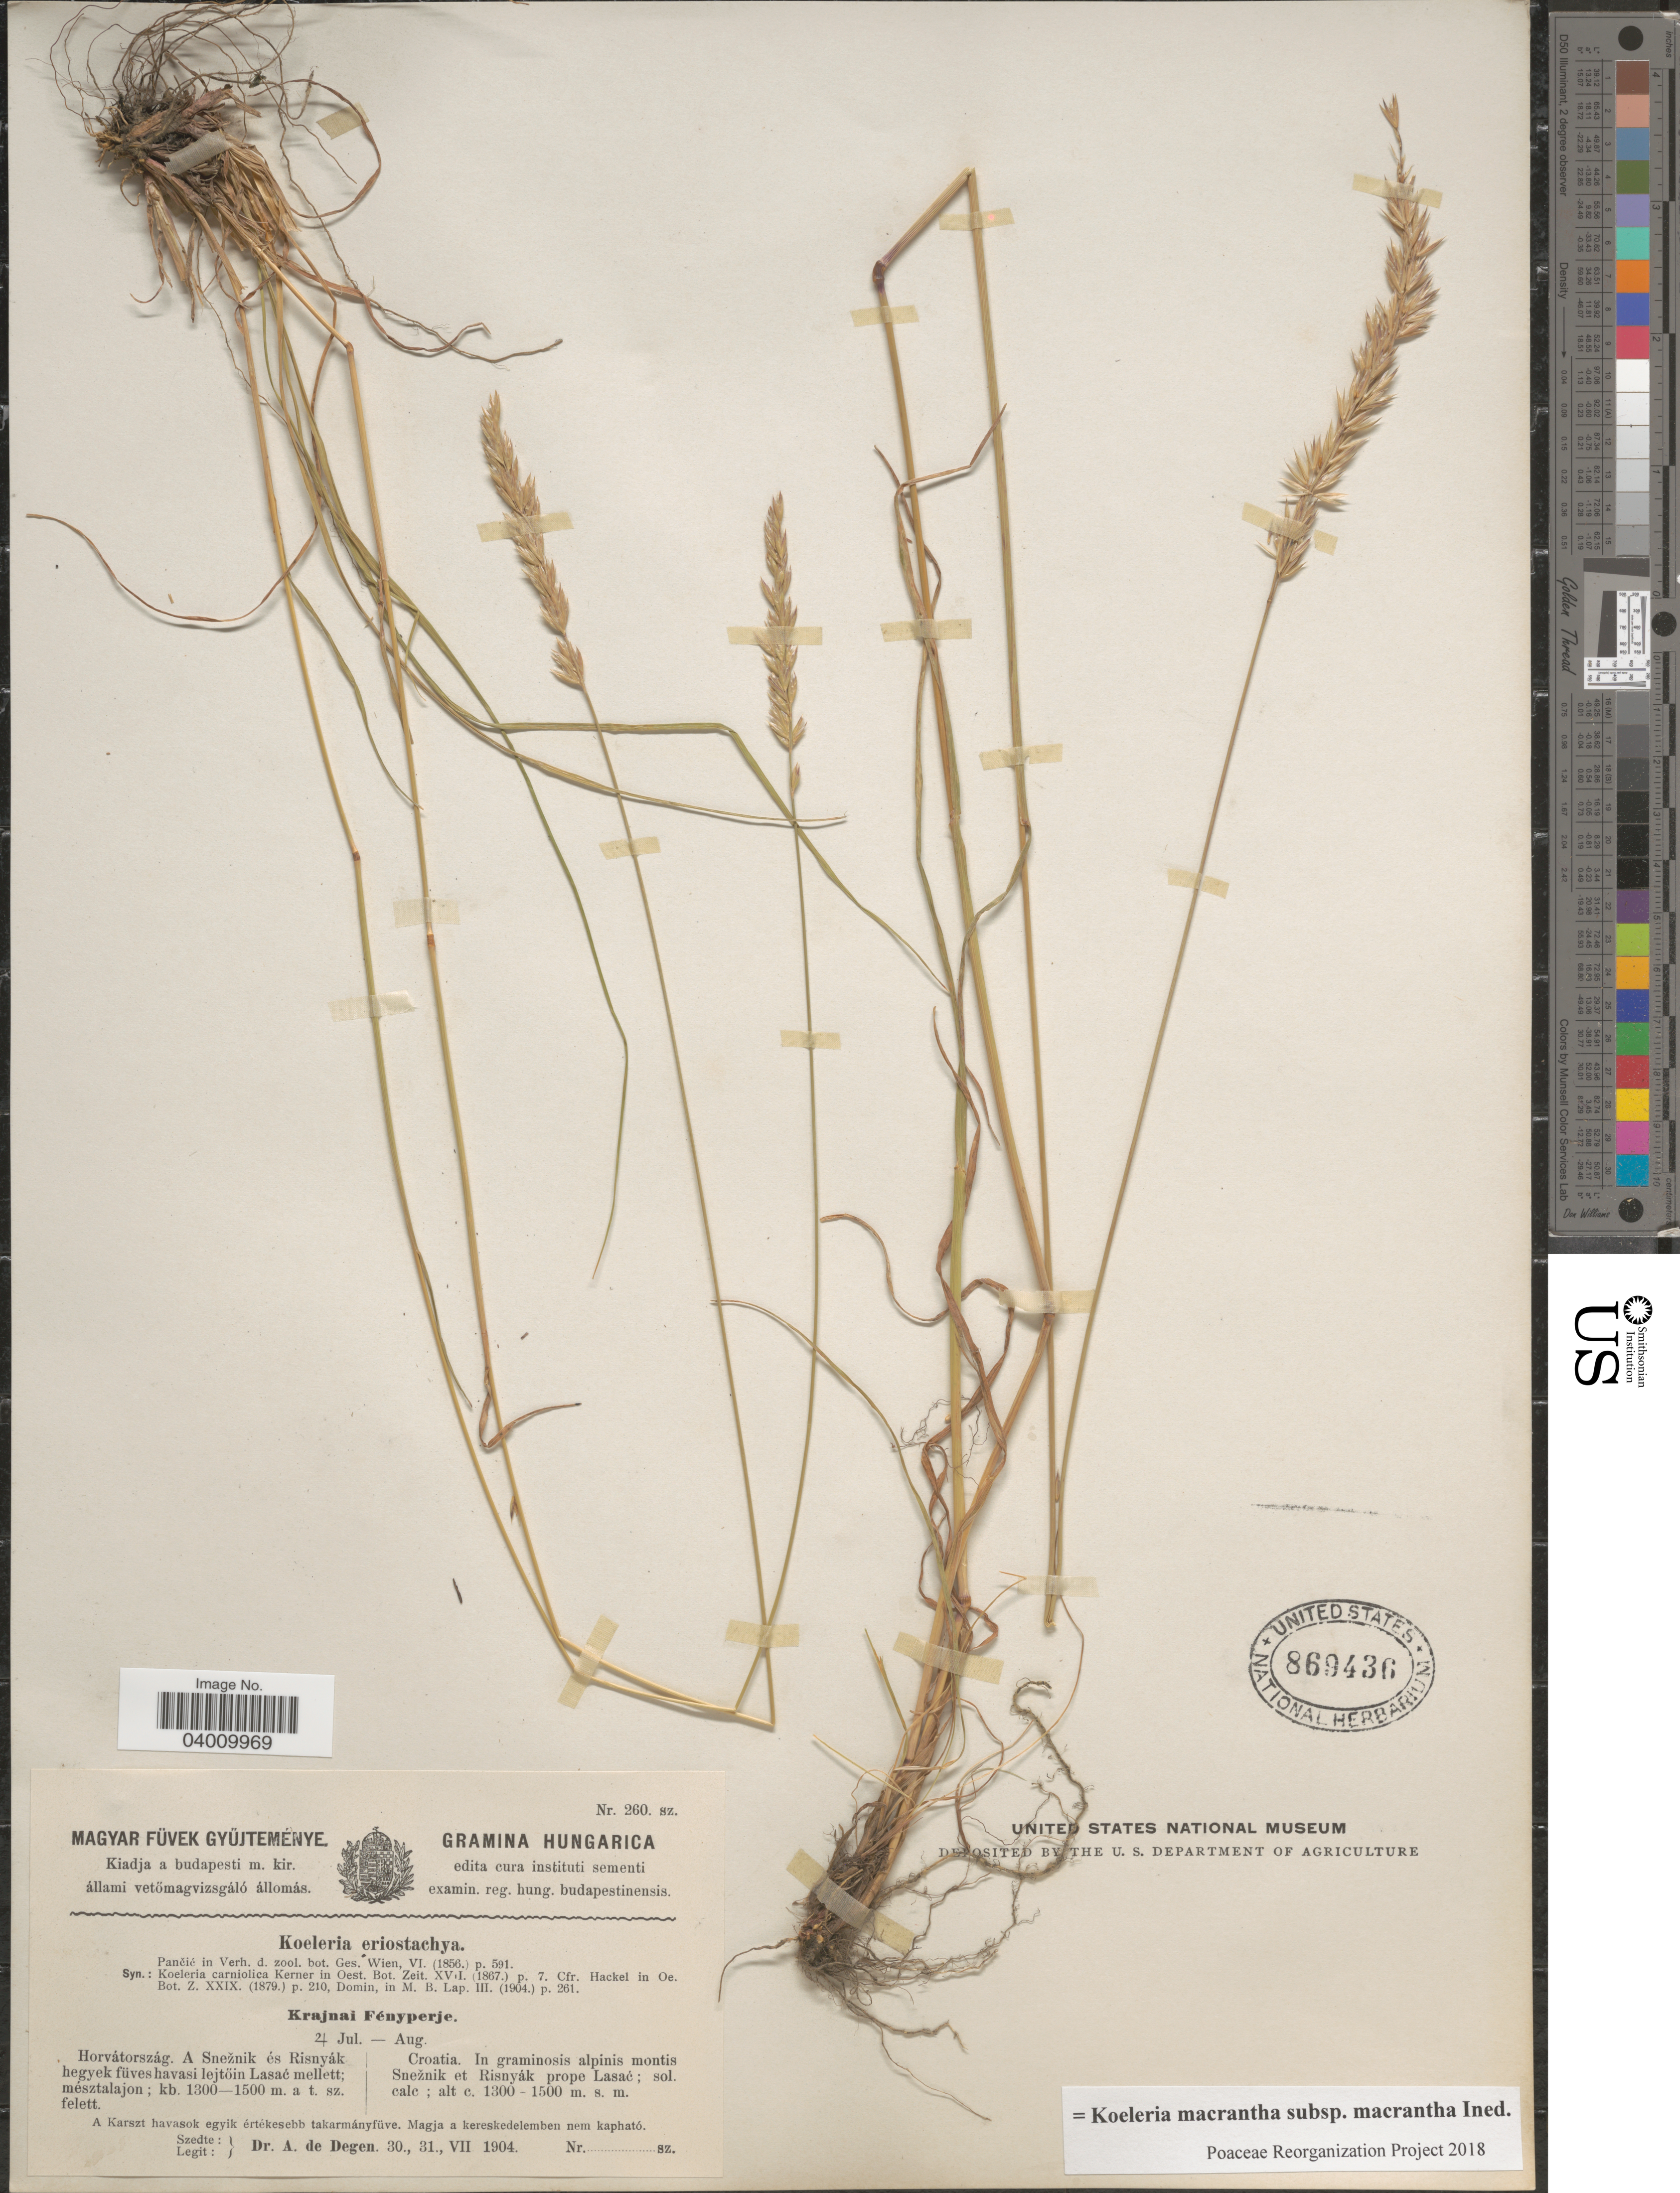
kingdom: Plantae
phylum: Tracheophyta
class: Liliopsida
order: Poales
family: Poaceae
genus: Koeleria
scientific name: Koeleria macrantha subsp. macrantha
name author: (Ledeb.) Schult.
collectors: A. Degen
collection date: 1904-07-30/1904-07-31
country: Croatia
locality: Hungarica. Croatie. In graminosis alpinis montis Snežnik et Risnyák prope Lasać.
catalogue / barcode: US 869436